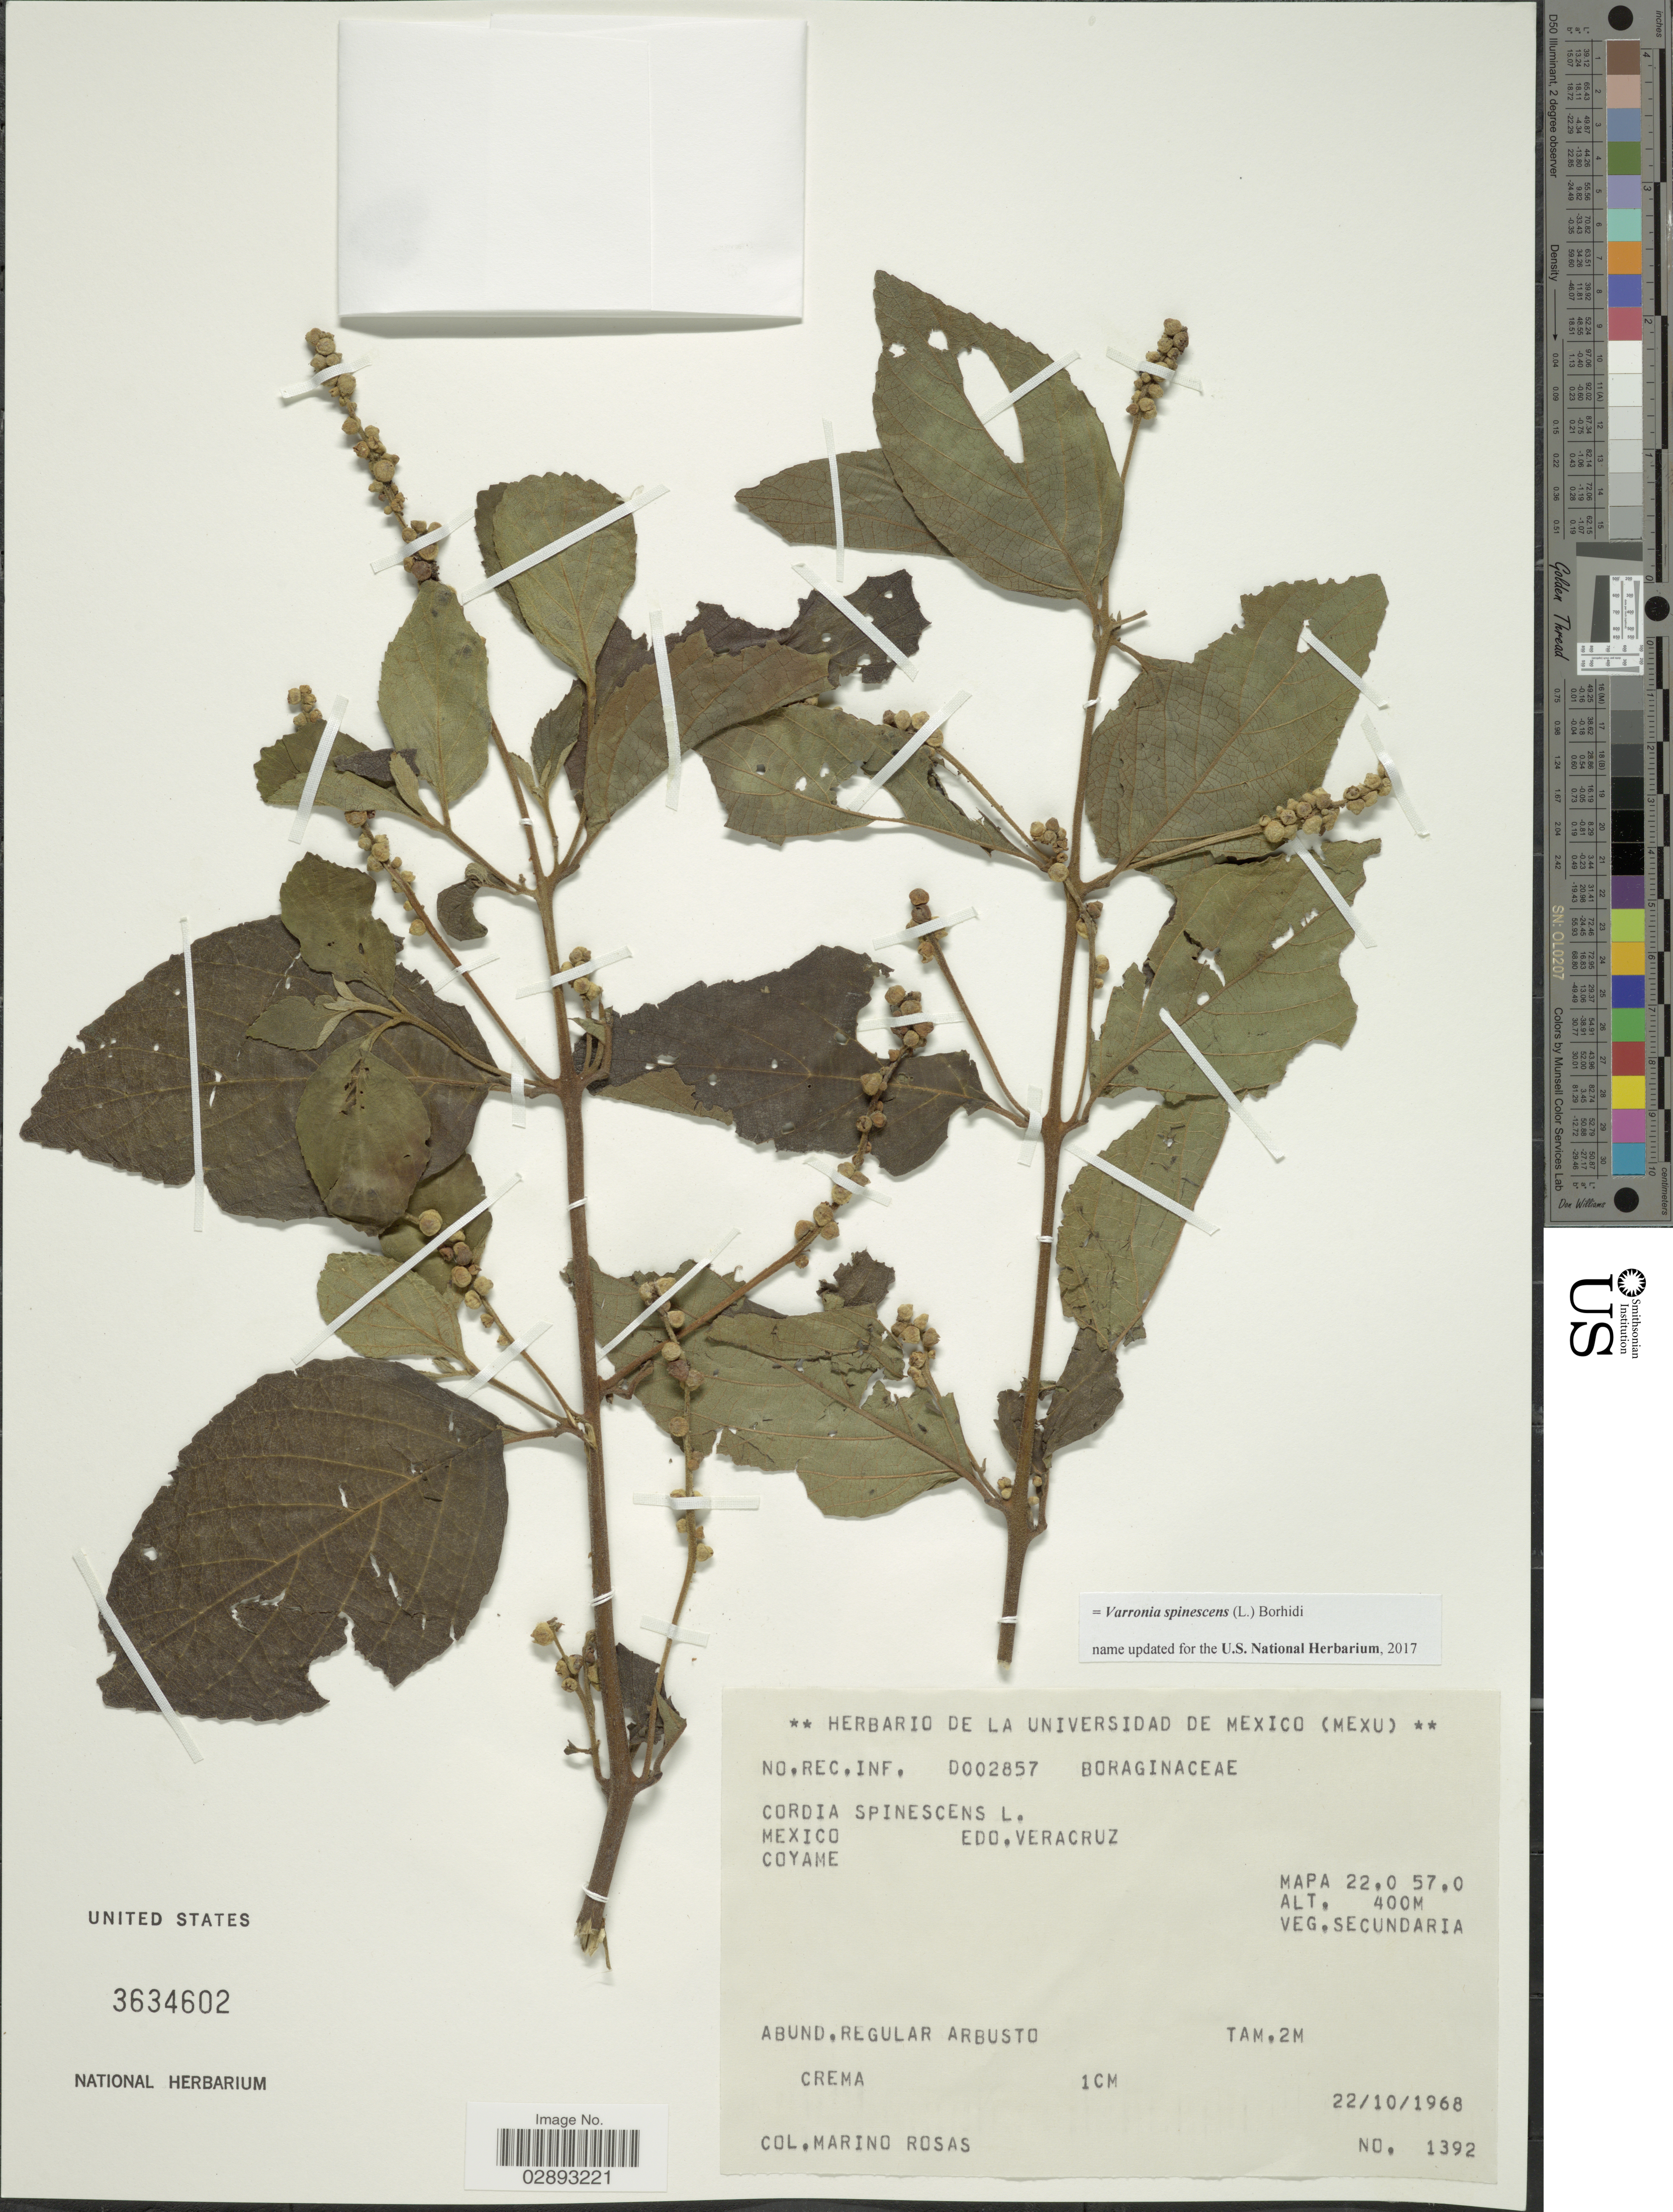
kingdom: Plantae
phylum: Tracheophyta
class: Magnoliopsida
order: Boraginales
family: Cordiaceae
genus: Varronia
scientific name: Varronia spinescens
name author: (L.) Borhidi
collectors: M. Rosas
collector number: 1392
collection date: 1968-10-22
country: Mexico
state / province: Veracruz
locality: Edo. Veracruz. Coyame.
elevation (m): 400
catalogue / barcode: US 3634602